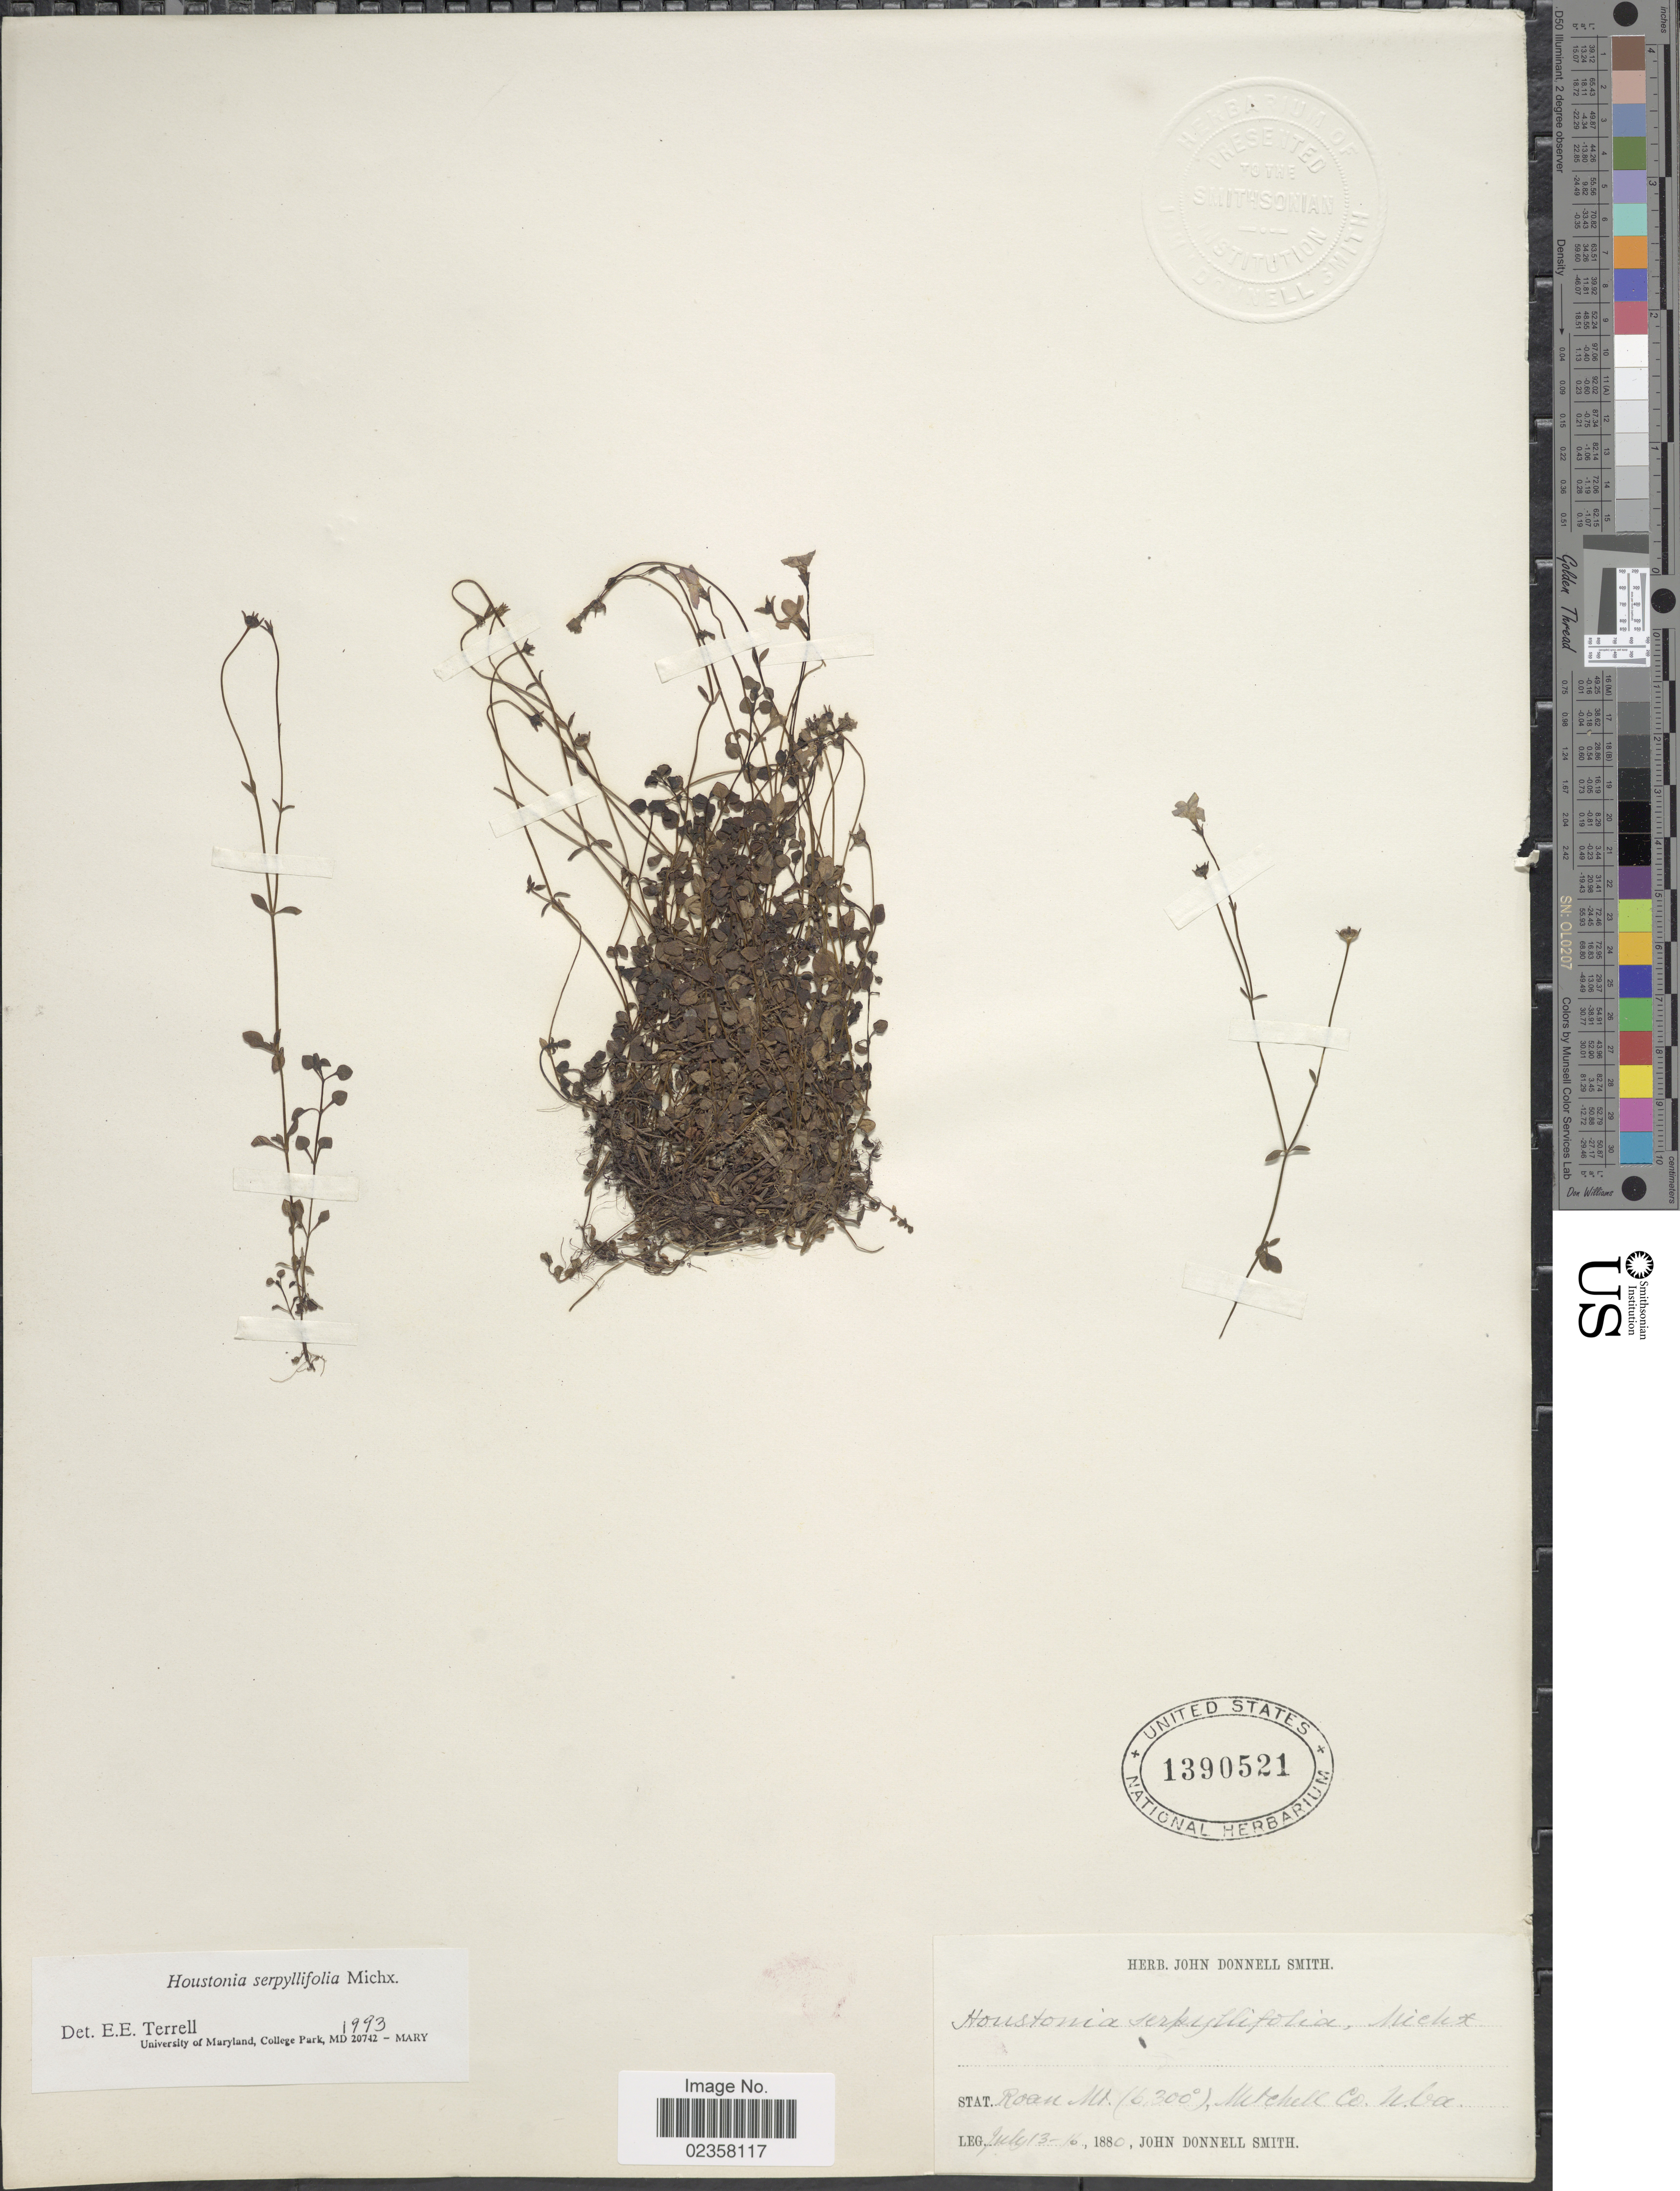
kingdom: Plantae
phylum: Tracheophyta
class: Magnoliopsida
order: Gentianales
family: Rubiaceae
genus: Houstonia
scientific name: Houstonia serpyllifolia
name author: Michx.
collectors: J. Donnell Smith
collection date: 1880-07-13/1880-07-16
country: United States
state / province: North Carolina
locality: Roan Mt., Mitchell Co., N. Ca.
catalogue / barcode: US 1390521